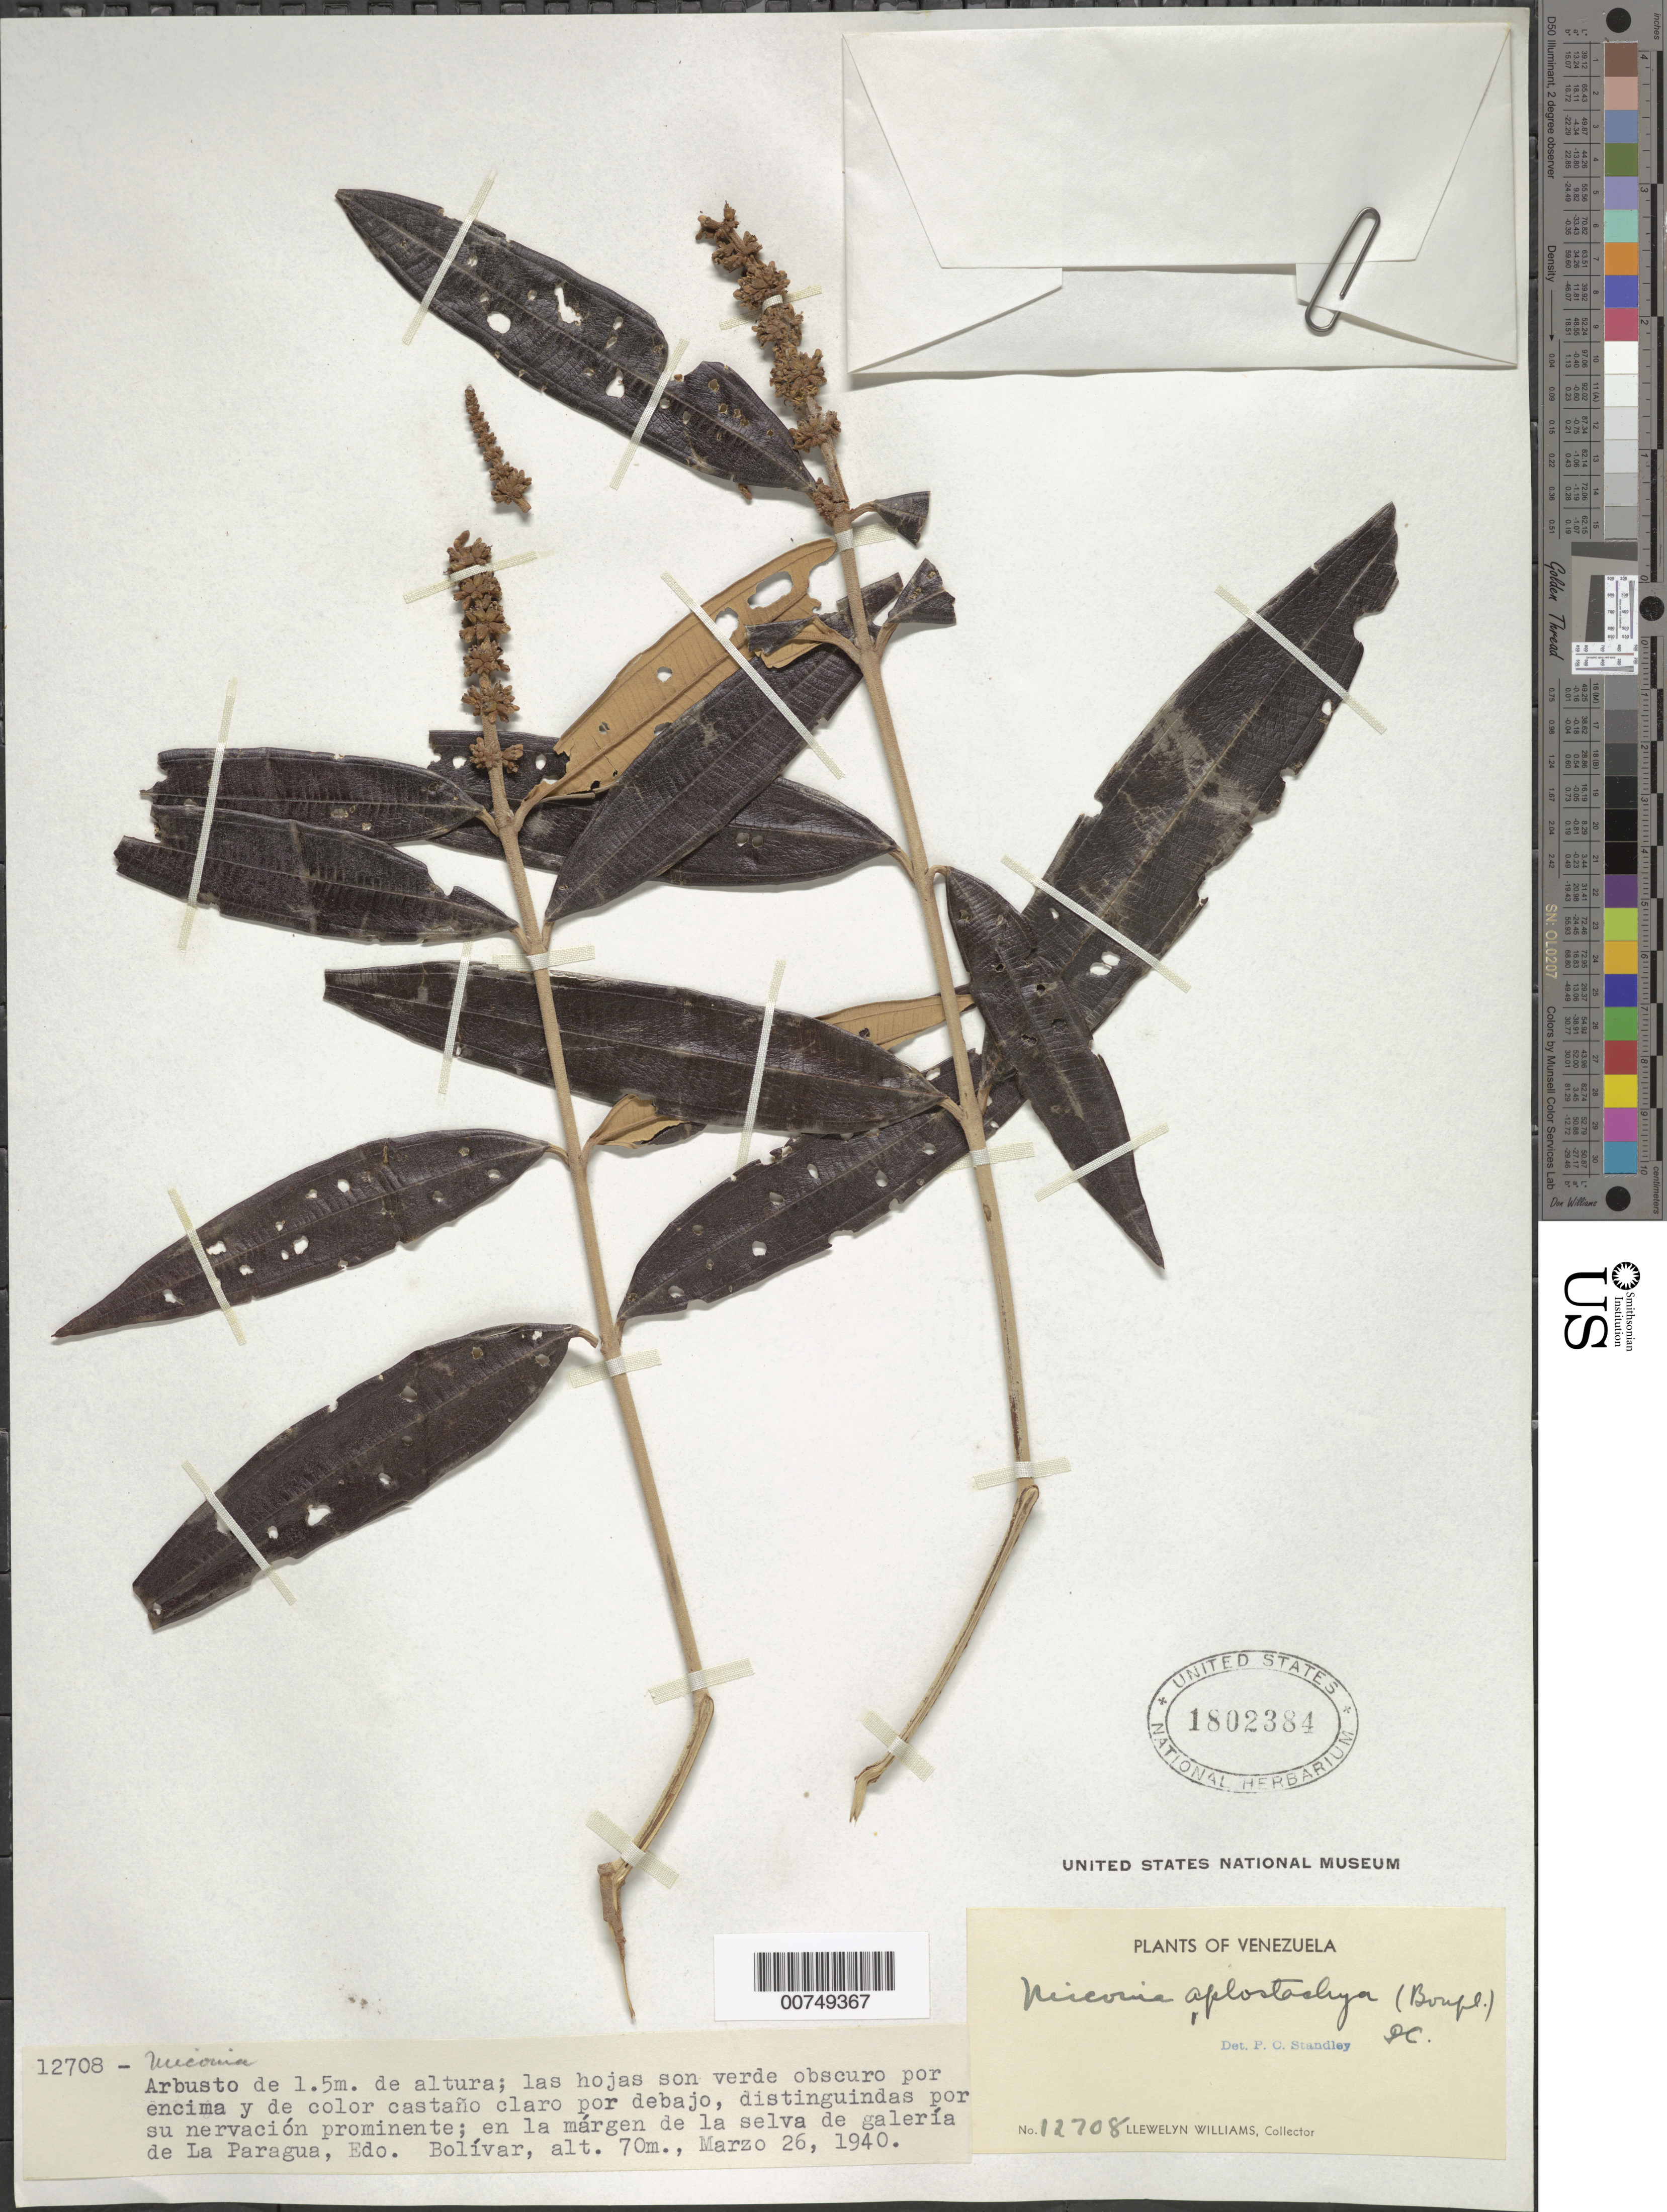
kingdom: Plantae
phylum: Tracheophyta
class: Magnoliopsida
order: Myrtales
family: Melastomataceae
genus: Miconia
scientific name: Miconia aplostachya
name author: (Bonpl.) DC.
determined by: Standley, Paul C.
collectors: Ll. Williams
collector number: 12708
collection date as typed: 26-Mar-40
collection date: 1940-03-26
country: Venezuela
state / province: Bolívar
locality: La Paragua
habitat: Margen de la selva de galeria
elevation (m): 70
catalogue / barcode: US 1802384